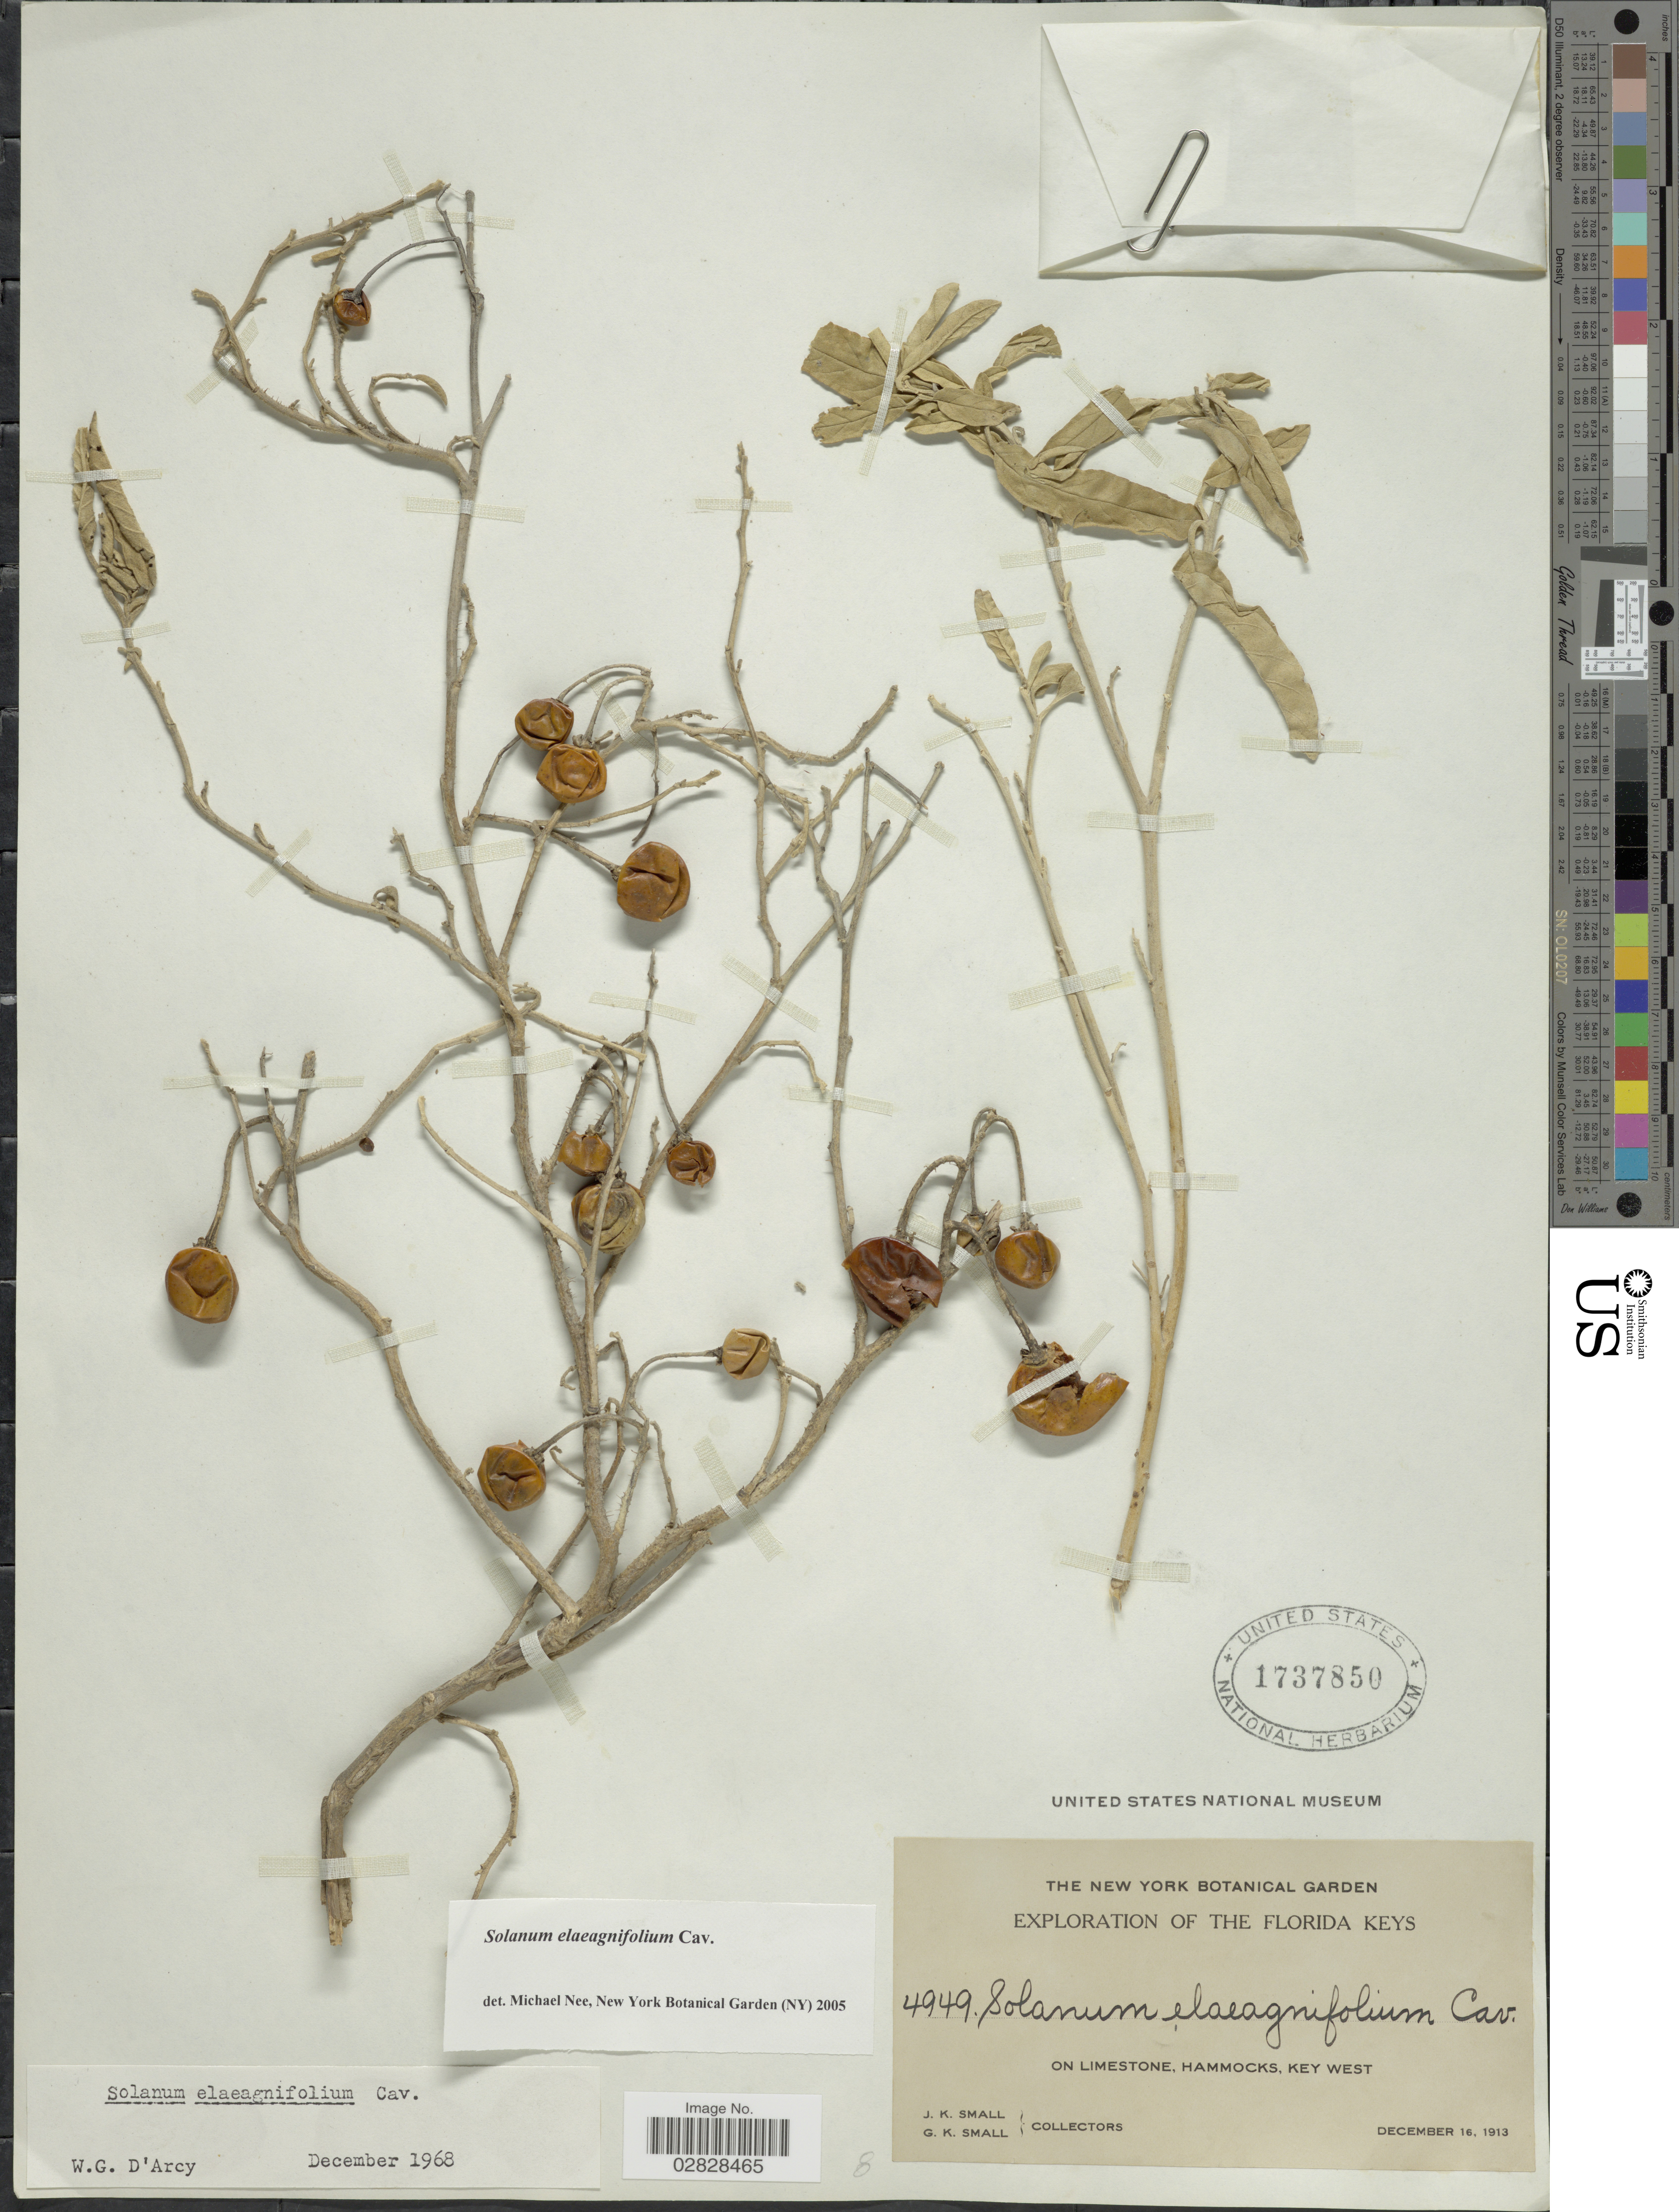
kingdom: Plantae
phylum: Tracheophyta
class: Magnoliopsida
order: Solanales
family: Solanaceae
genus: Solanum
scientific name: Solanum elaeagnifolium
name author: Cav.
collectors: J. K. Small & G. K. Small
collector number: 4949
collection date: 1913-12-16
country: United States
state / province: Florida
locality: The Florida Keys. On Limestone, Hammocks, Key West.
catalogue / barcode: US 1737850